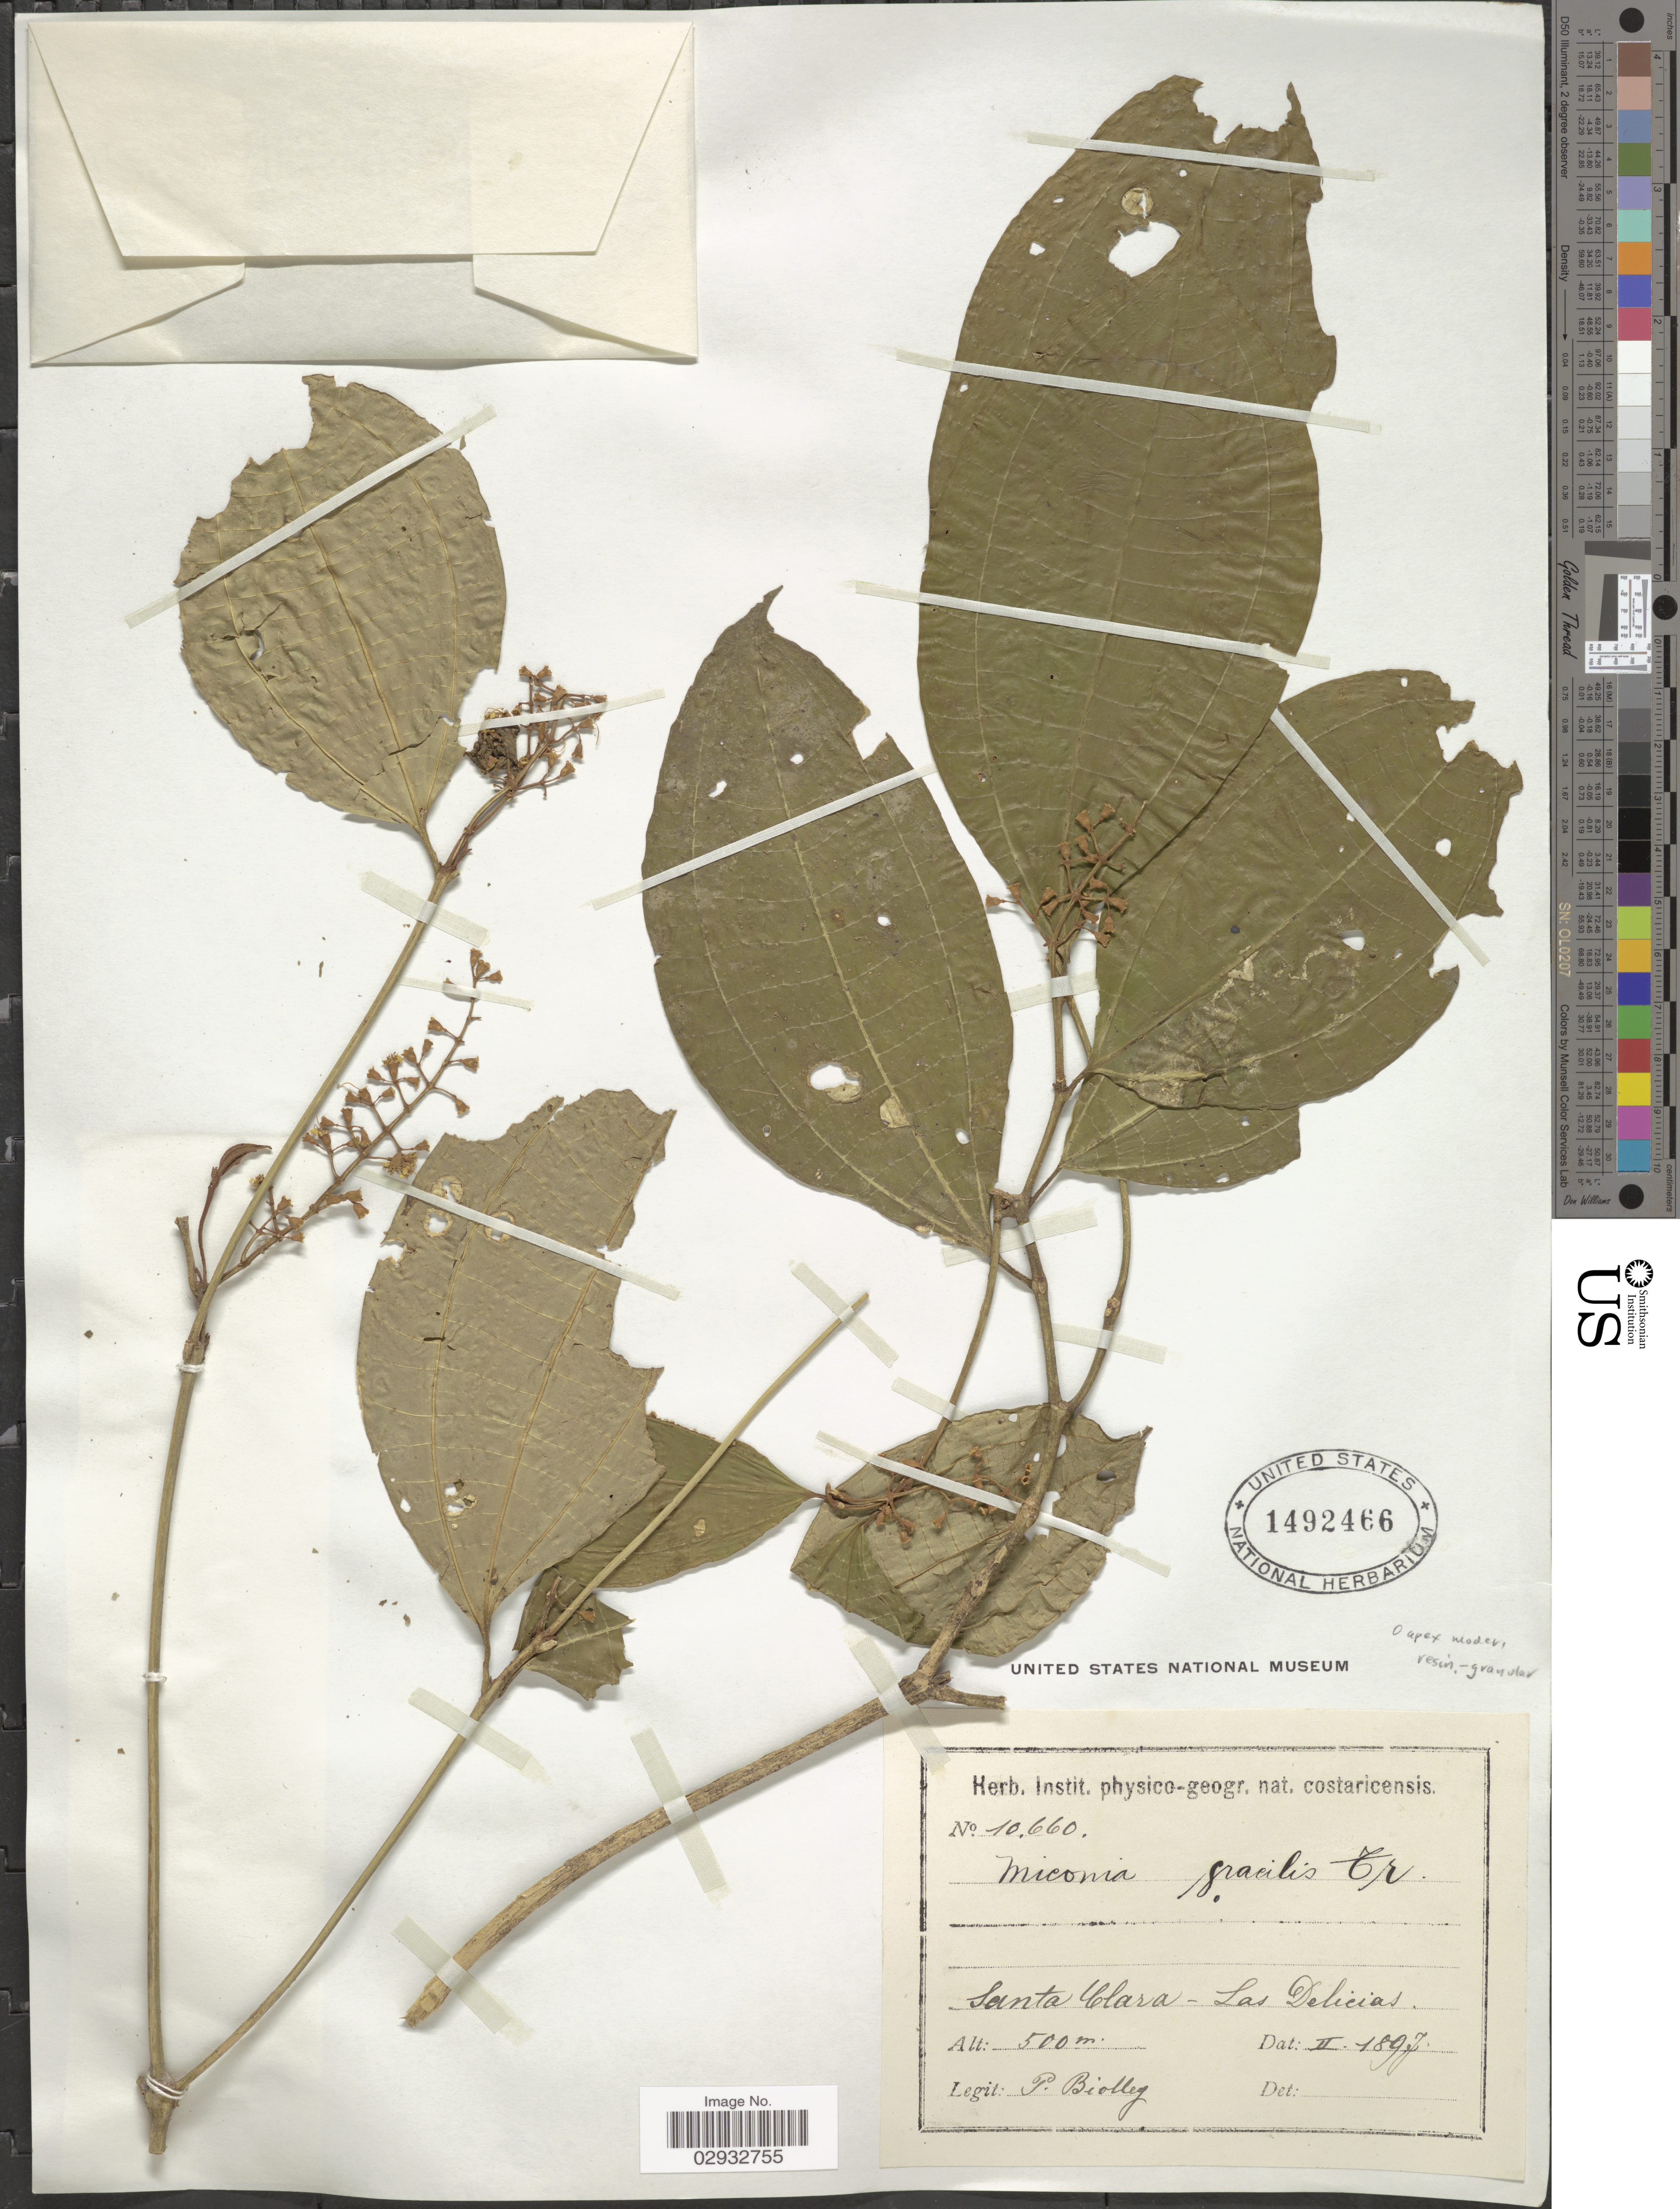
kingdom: Plantae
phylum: Tracheophyta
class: Magnoliopsida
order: Myrtales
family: Melastomataceae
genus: Miconia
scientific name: Miconia gracilis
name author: Triana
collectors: P. Biolley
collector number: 10660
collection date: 1897-02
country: Costa Rica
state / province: Puntarenas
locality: Santa Clara - Las Delicias.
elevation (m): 500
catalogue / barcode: US 1492466